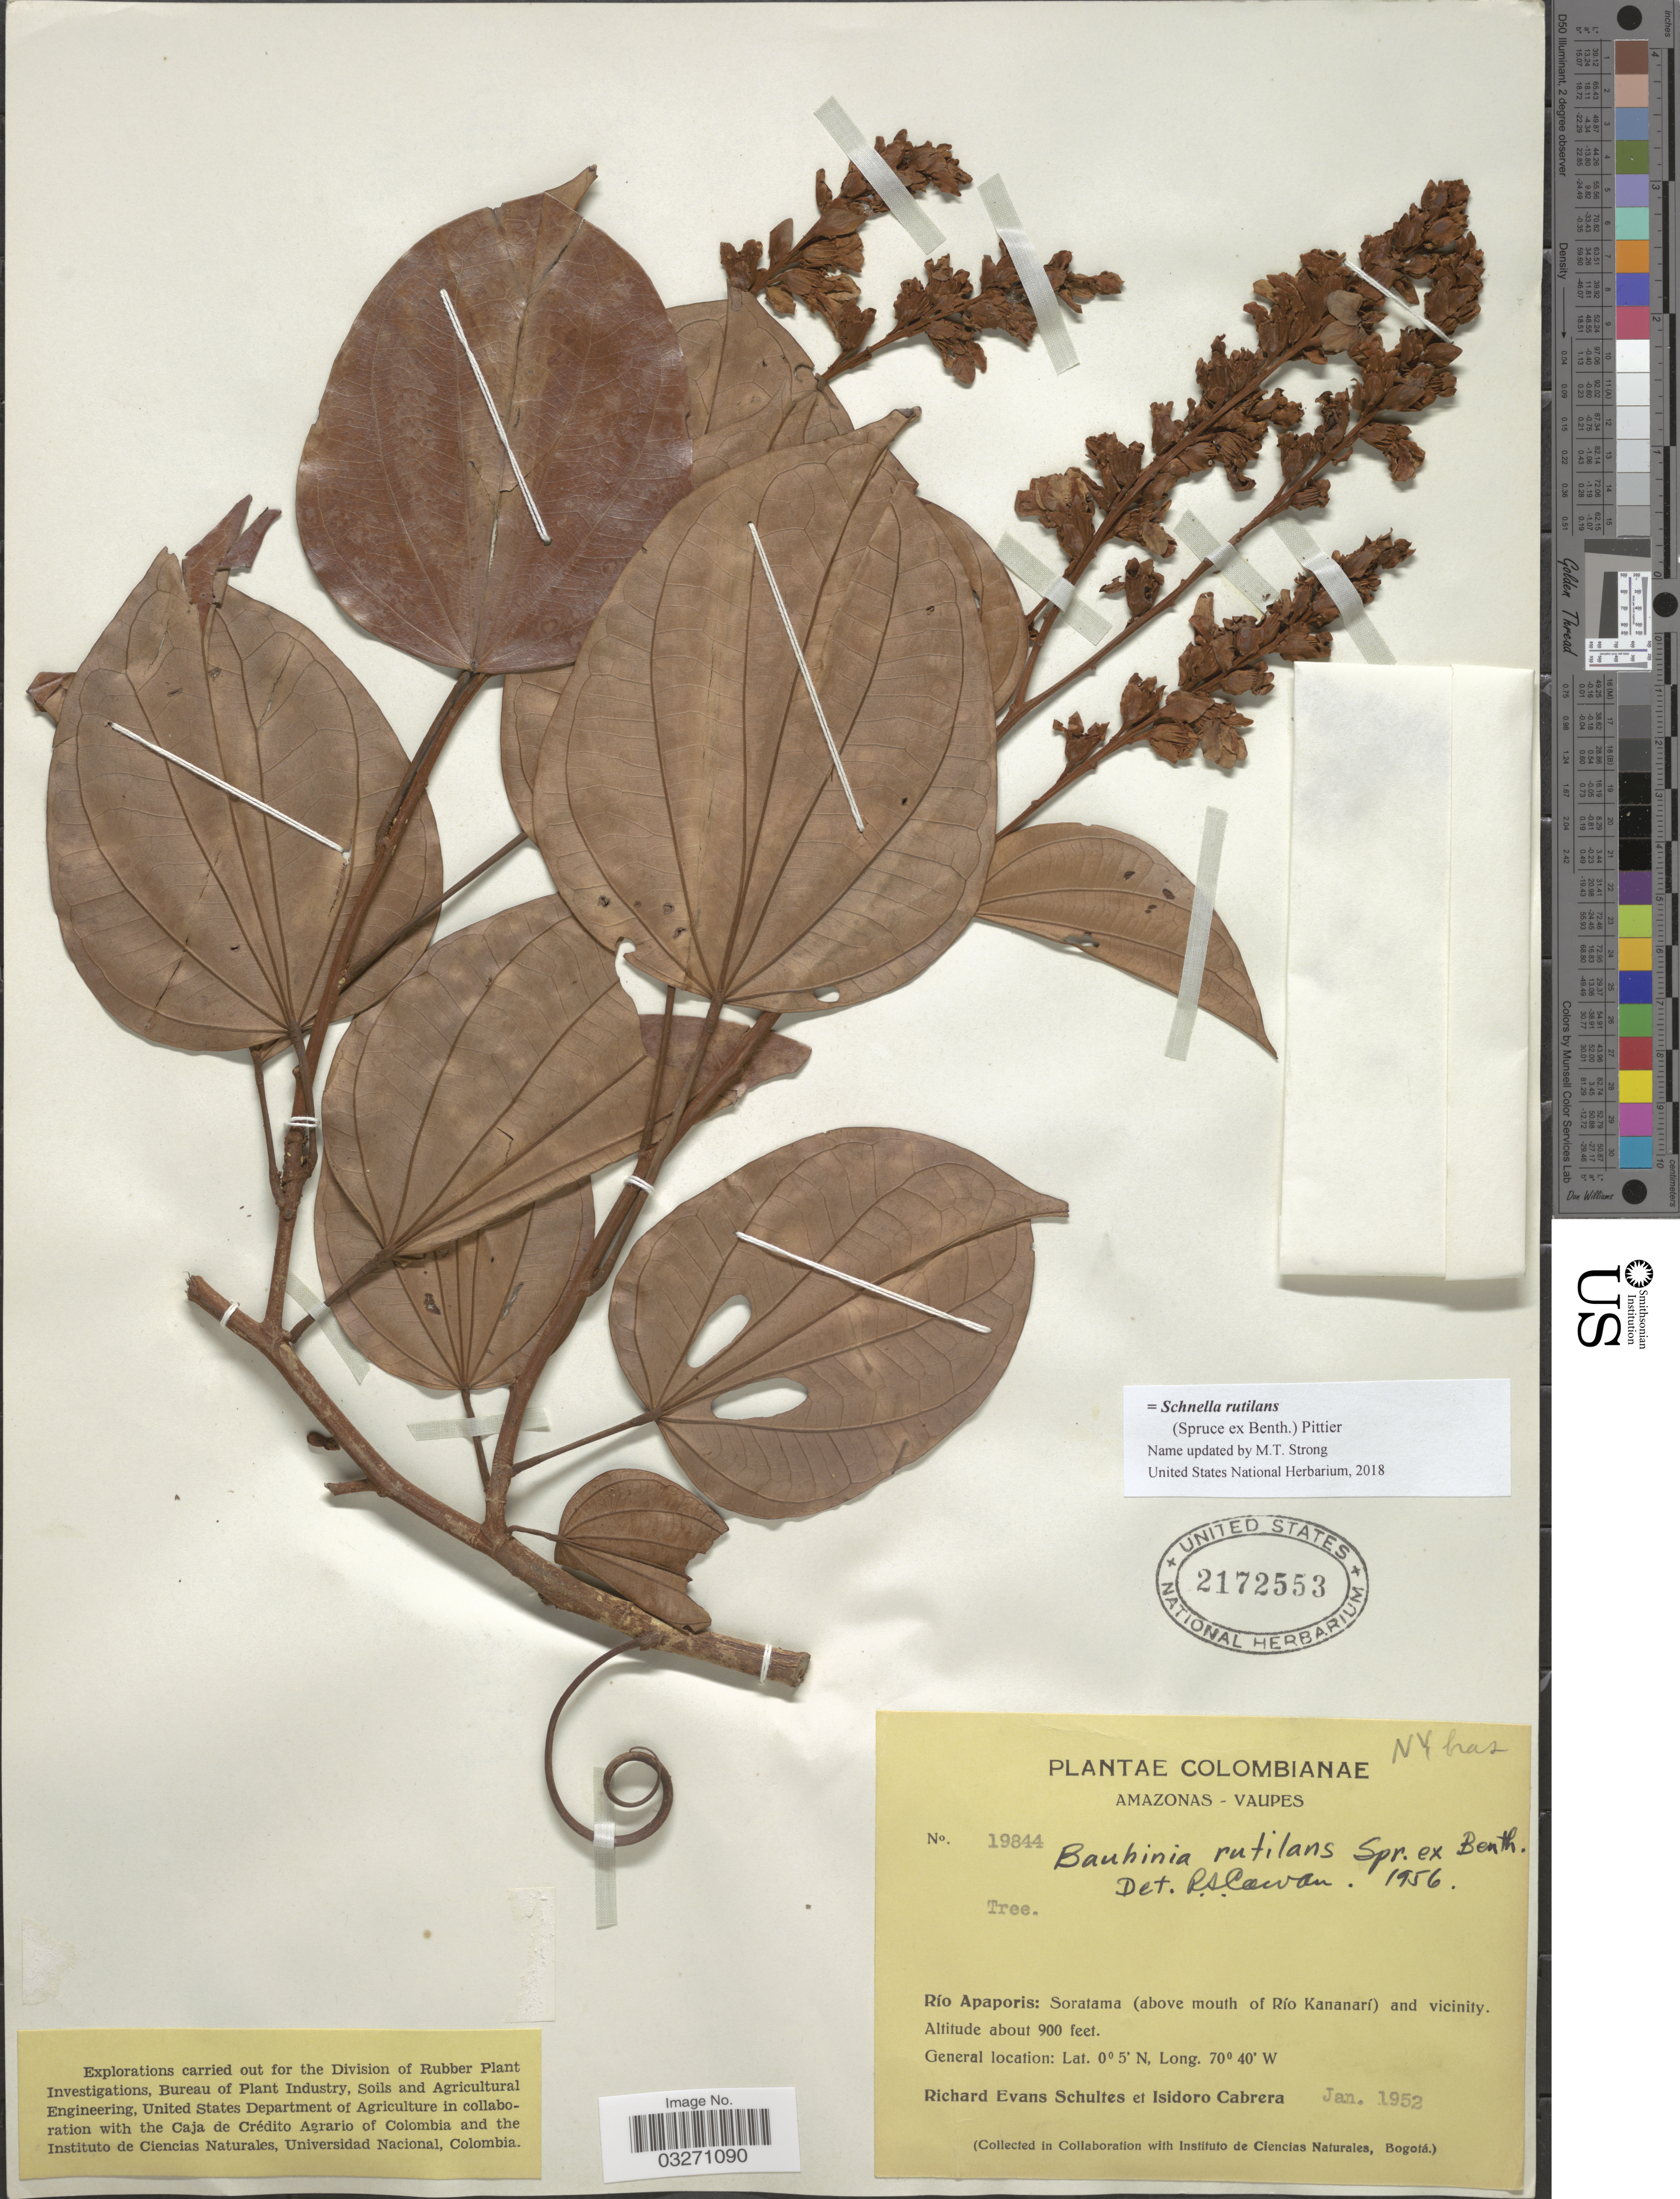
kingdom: Plantae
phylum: Tracheophyta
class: Magnoliopsida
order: Fabales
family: Fabaceae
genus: Schnella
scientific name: Schnella rutilans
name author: (Spruce ex Benth.) Pittier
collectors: R. E. Schultes & I. Cabrera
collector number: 19844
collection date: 1952-01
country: Colombia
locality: Amazonas-Vaupes, Río Apaporis: Soratama (above mouth of Río Kananarí) and vicinity.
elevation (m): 274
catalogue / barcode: US 2172553